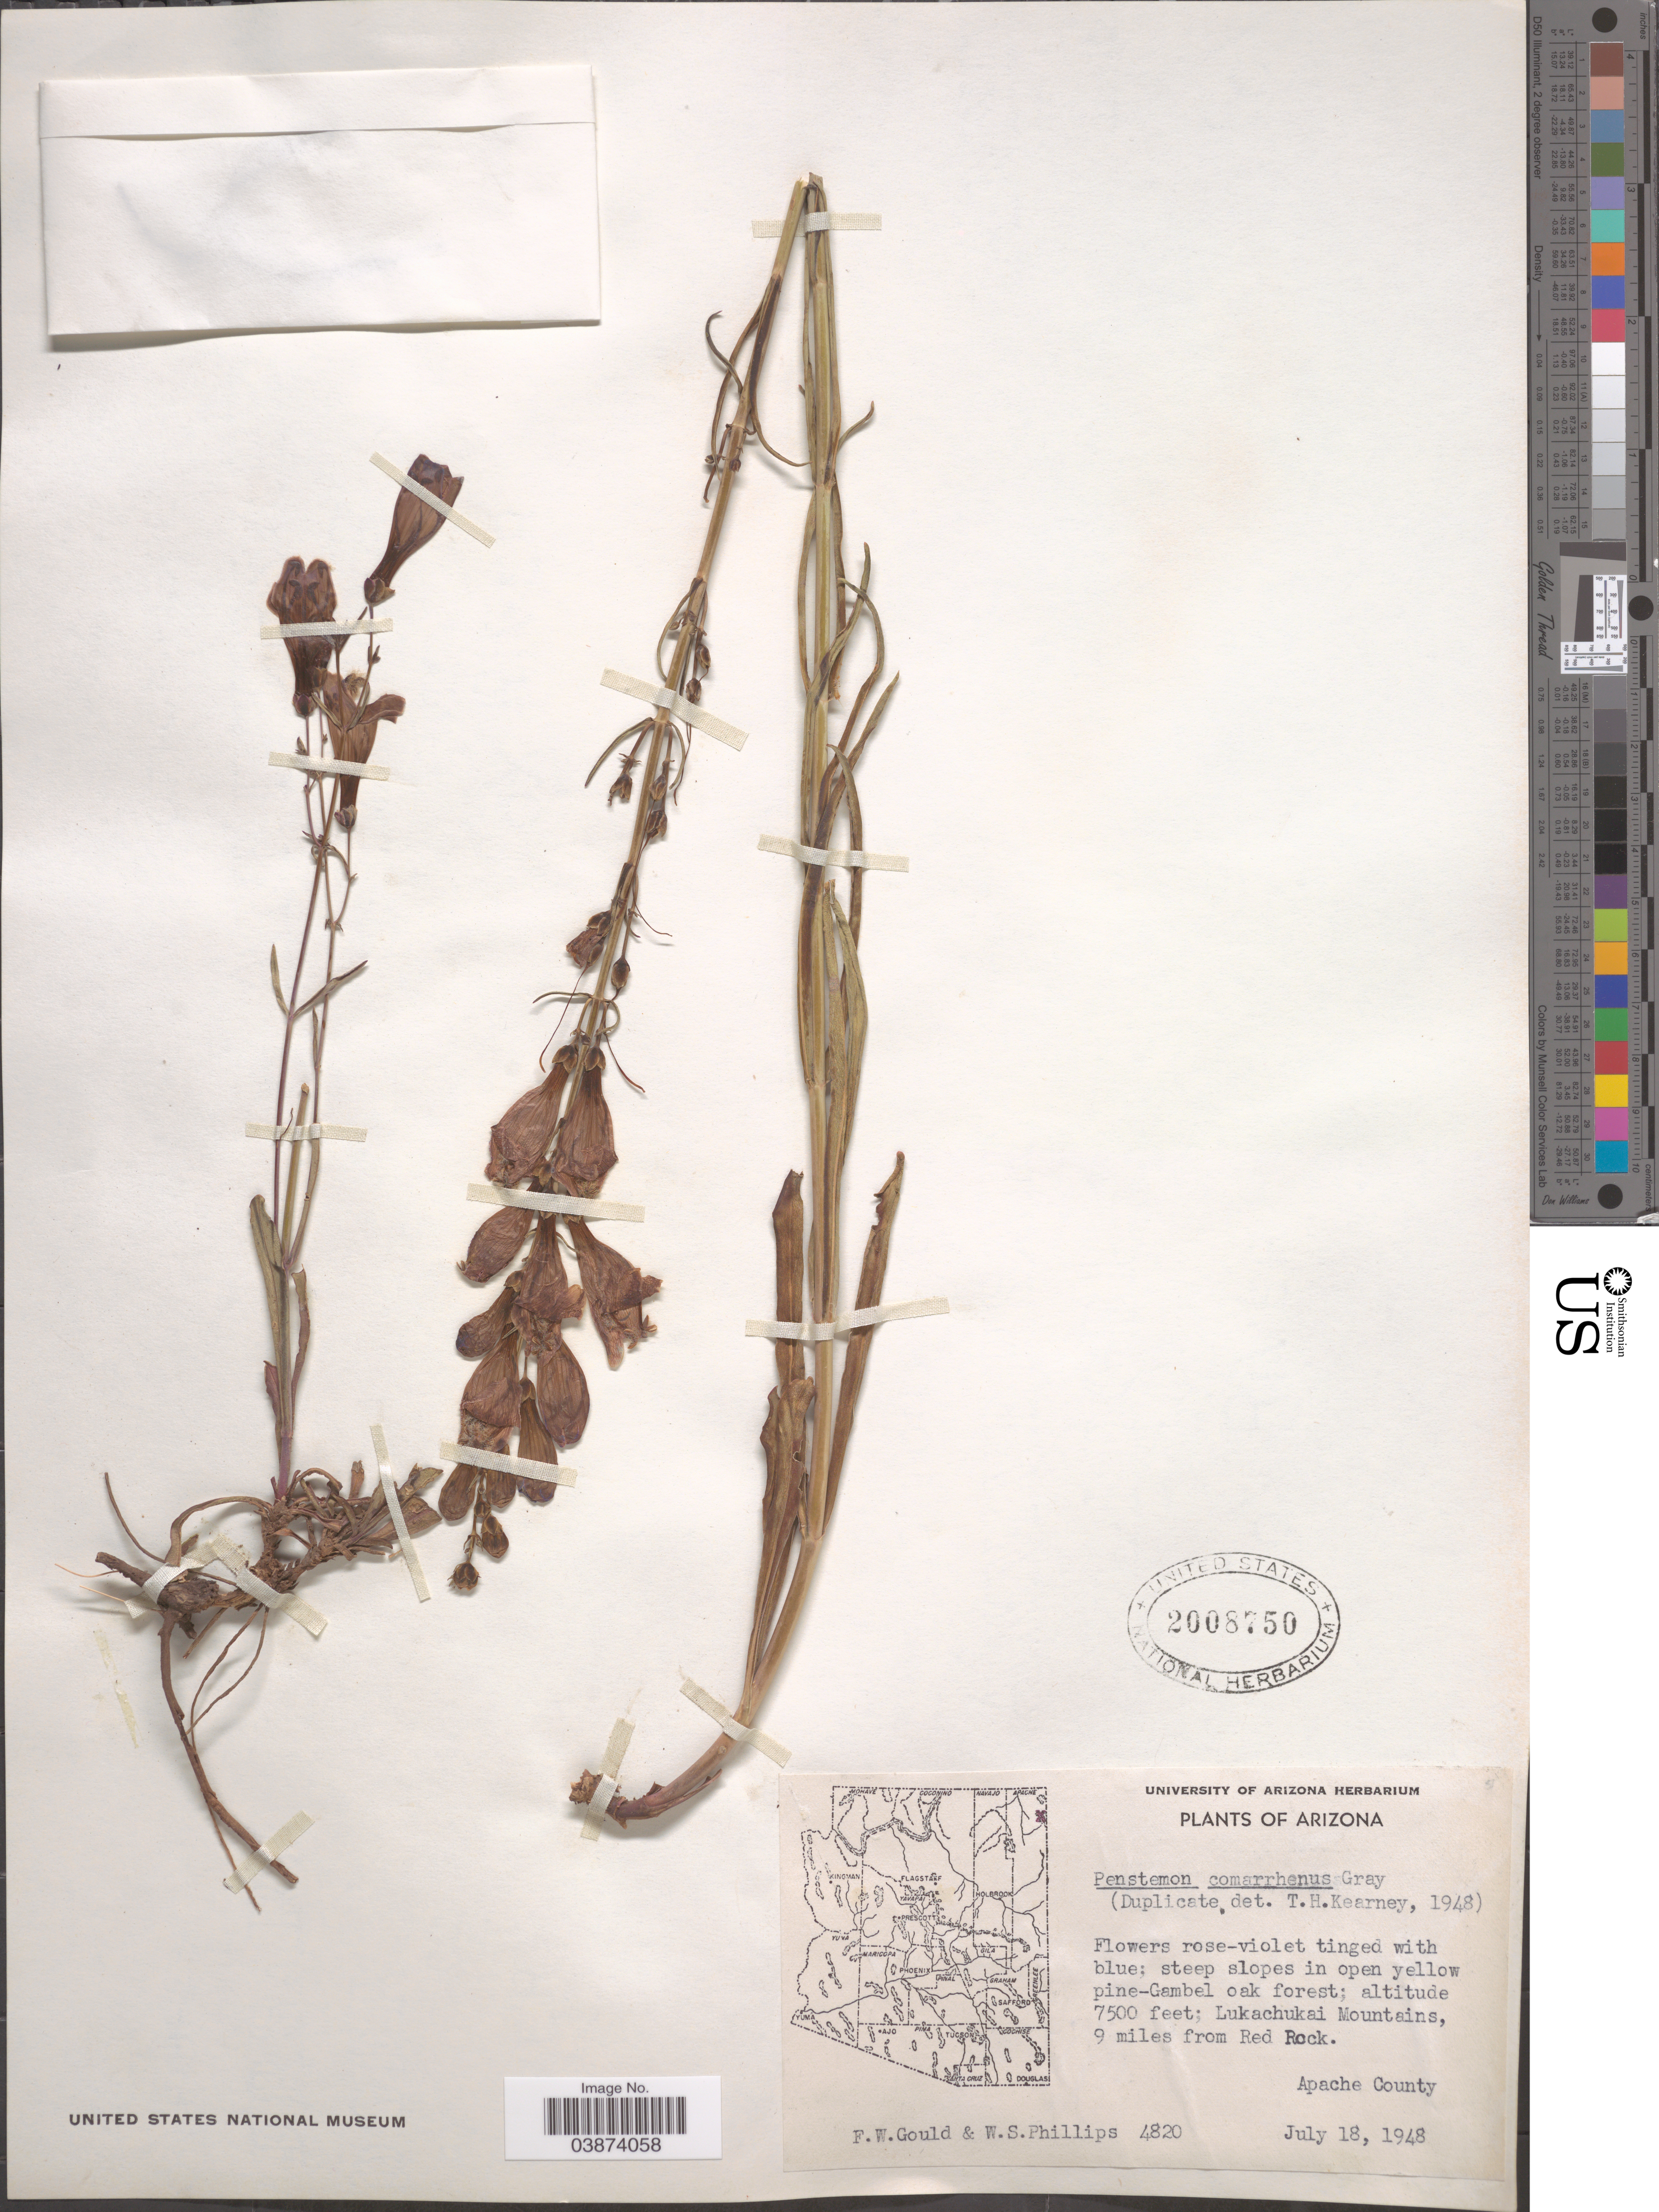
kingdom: Plantae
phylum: Tracheophyta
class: Magnoliopsida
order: Lamiales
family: Plantaginaceae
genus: Penstemon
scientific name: Penstemon comarrhenus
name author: A. Gray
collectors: F. W. Gould & W. S. Phillips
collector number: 4820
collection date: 1948-07-18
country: United States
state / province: Arizona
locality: Lukachukai Mountains, 9 miles from Red Rock, Apache County.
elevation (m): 2286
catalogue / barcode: US 2008750